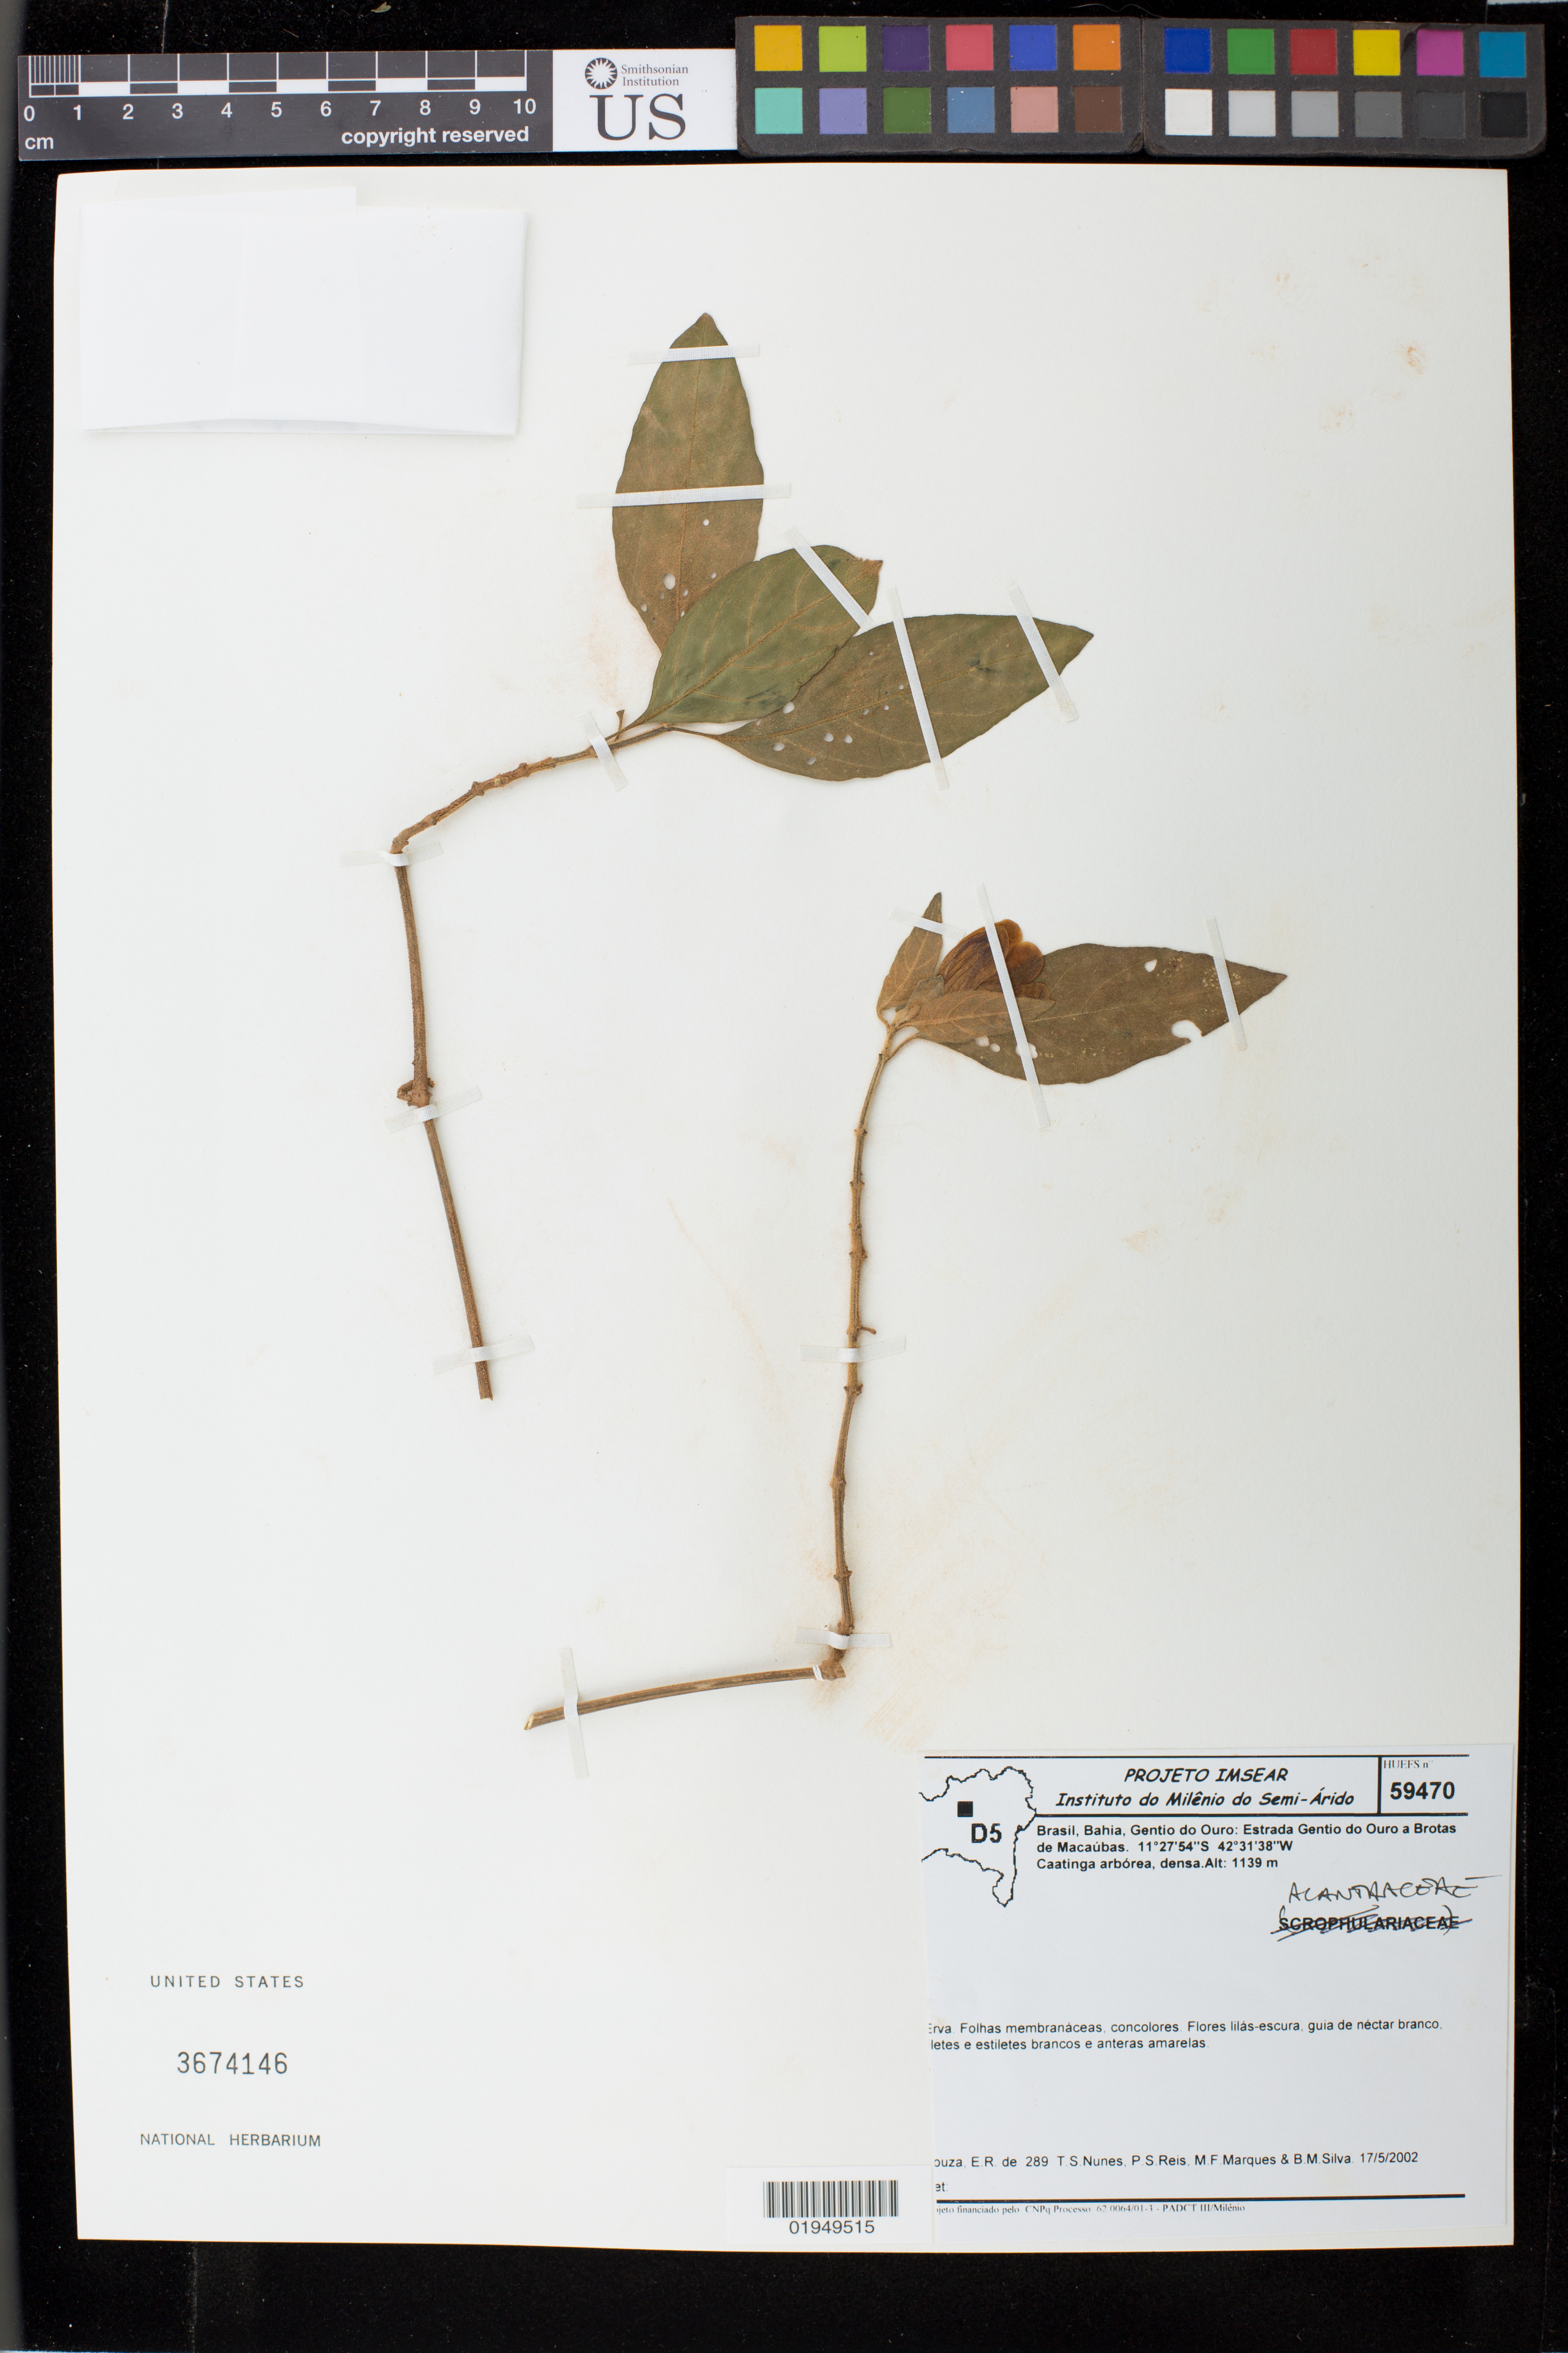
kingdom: Plantae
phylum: Tracheophyta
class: Magnoliopsida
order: Lamiales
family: Acanthaceae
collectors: É. R. Souza, T. S. Nunes, P. Reis, M. Marques & B. Silva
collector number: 289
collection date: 2002-05-17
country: Brazil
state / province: Bahia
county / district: Gentio do Ouro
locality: Estrada Gentio do Ouro a Brotas de Macaubas.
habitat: Caatinga arborea, densa.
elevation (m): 1139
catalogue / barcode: US 3674146